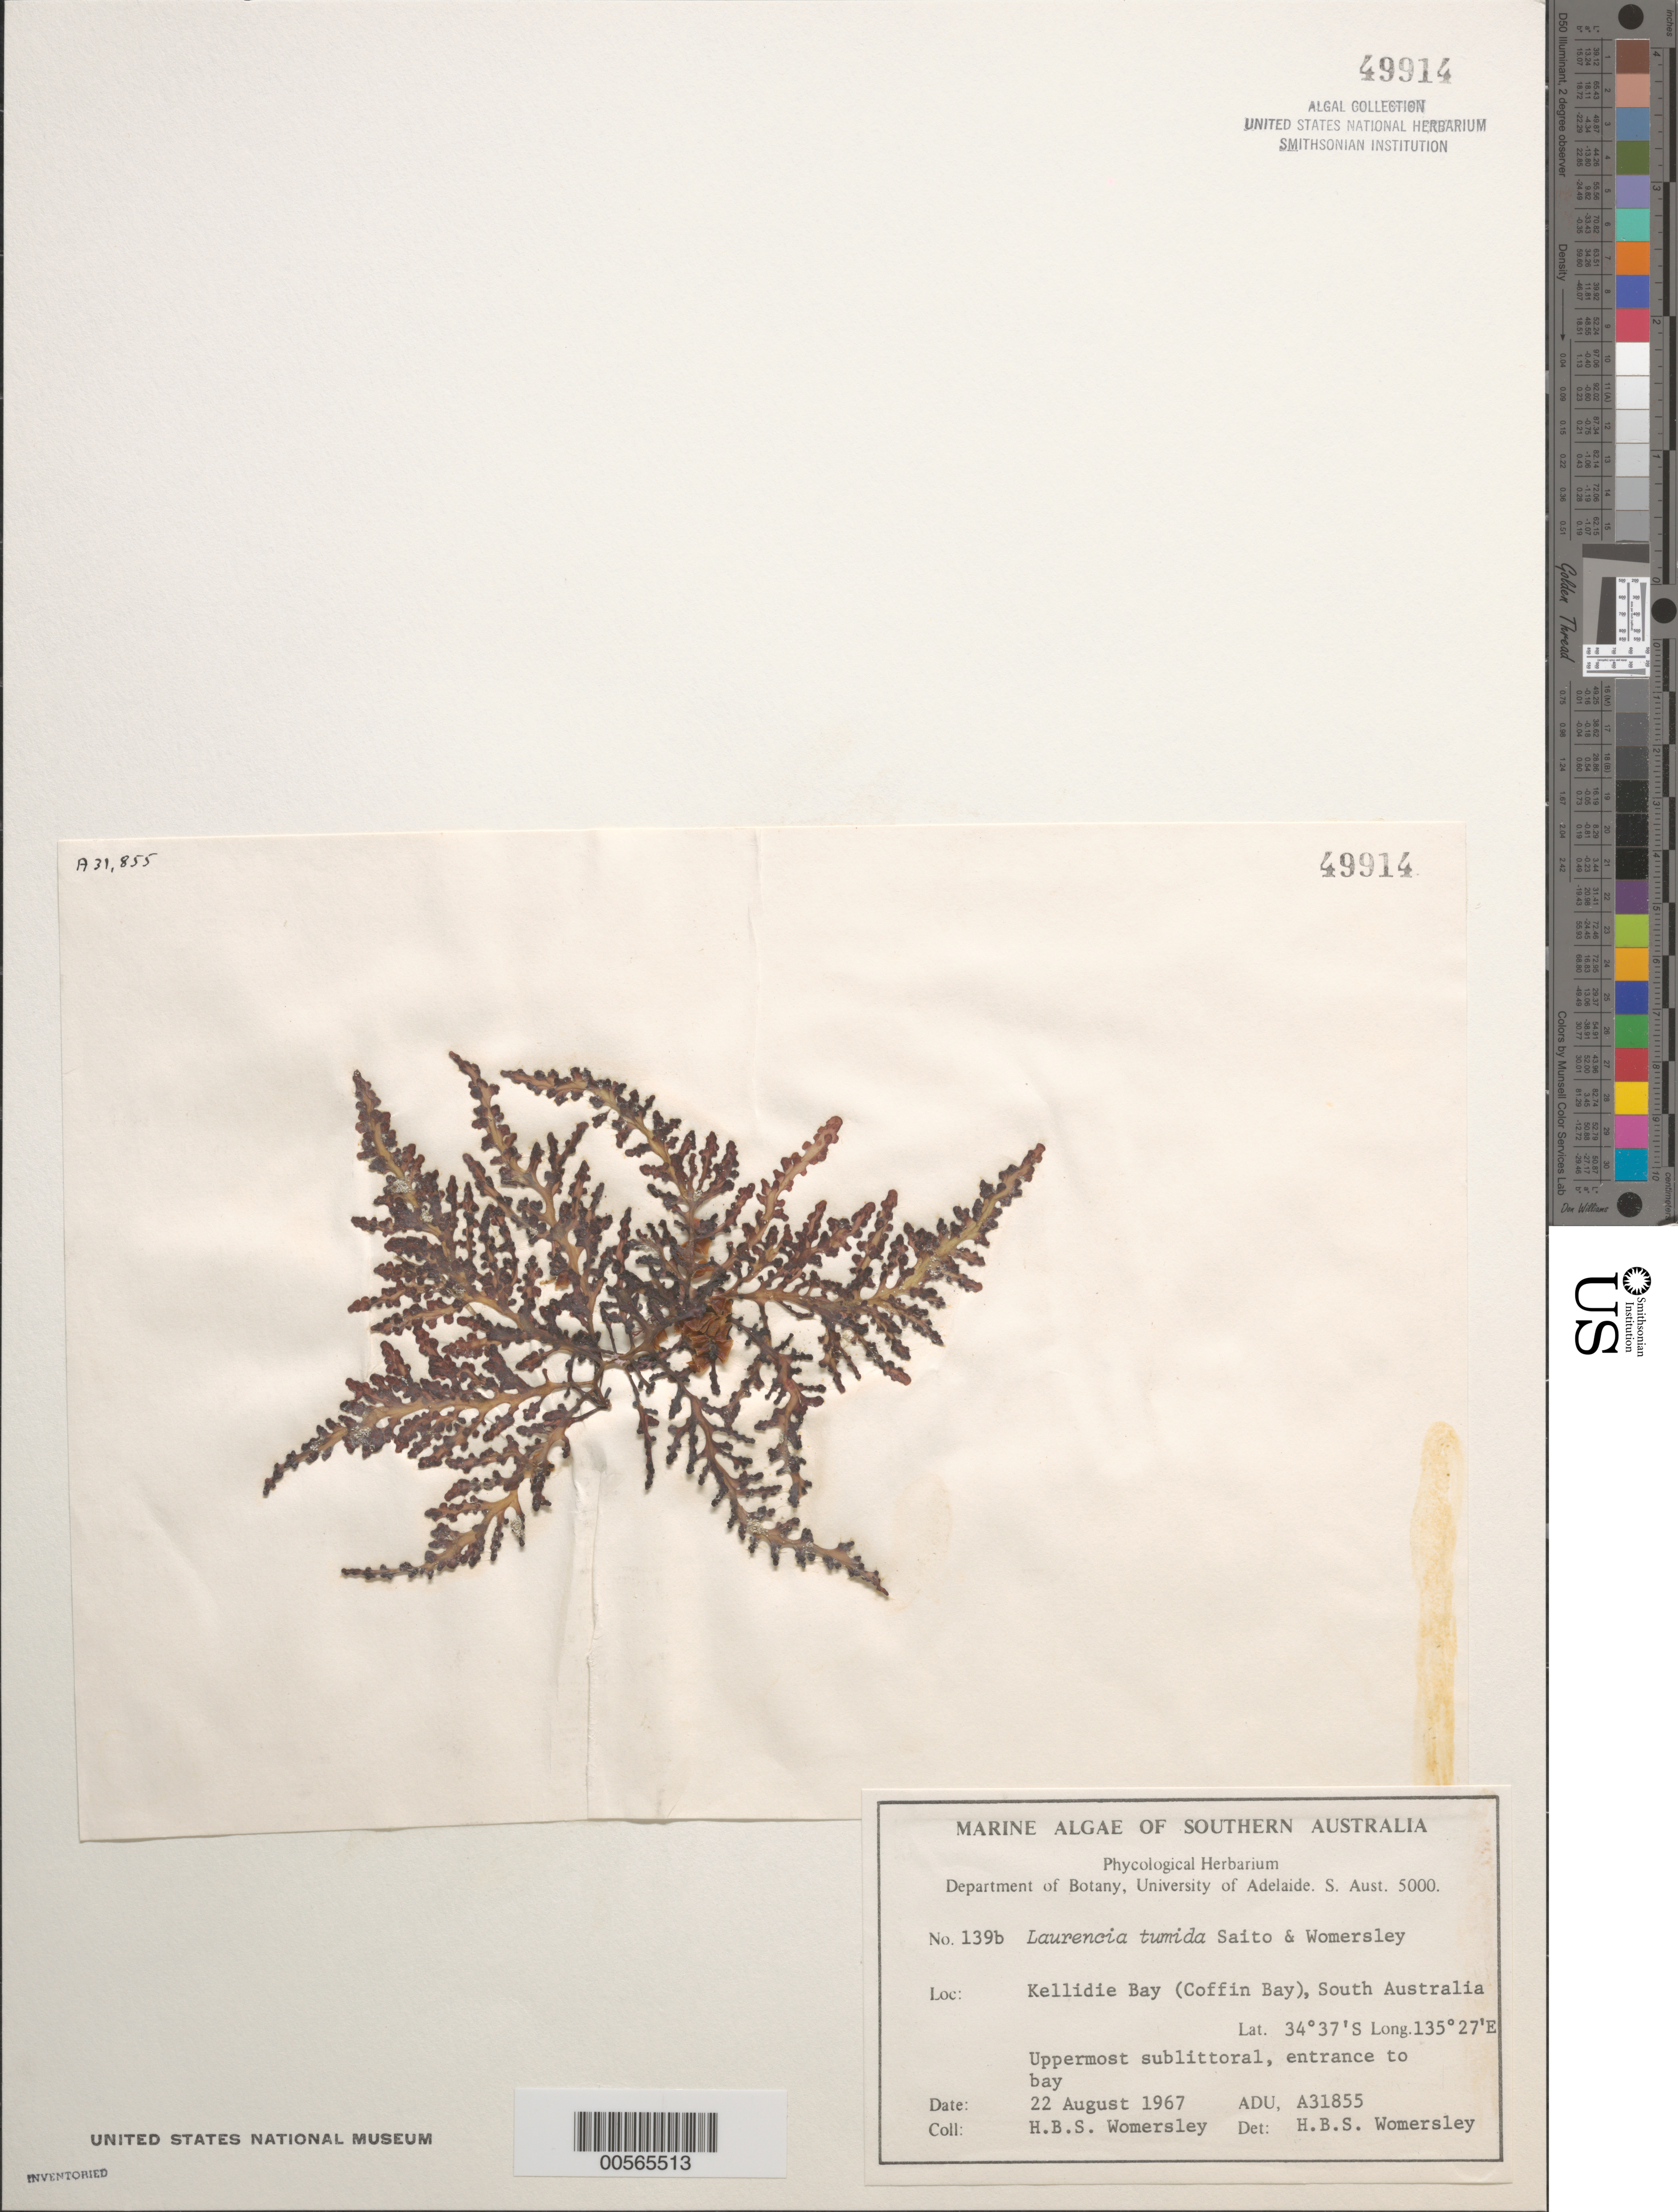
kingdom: Plantae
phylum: Rhodophyta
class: Florideophyceae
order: Ceramiales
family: Rhodomelaceae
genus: Laurencia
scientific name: Laurencia tumida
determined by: Womersley, H. B. S.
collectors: H. B. S. Womersley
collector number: ADU A31855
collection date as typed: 22 Aug 1967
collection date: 1967-08-22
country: Australia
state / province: South Australia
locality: Kellidie bay, coffin bay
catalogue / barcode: US 49914